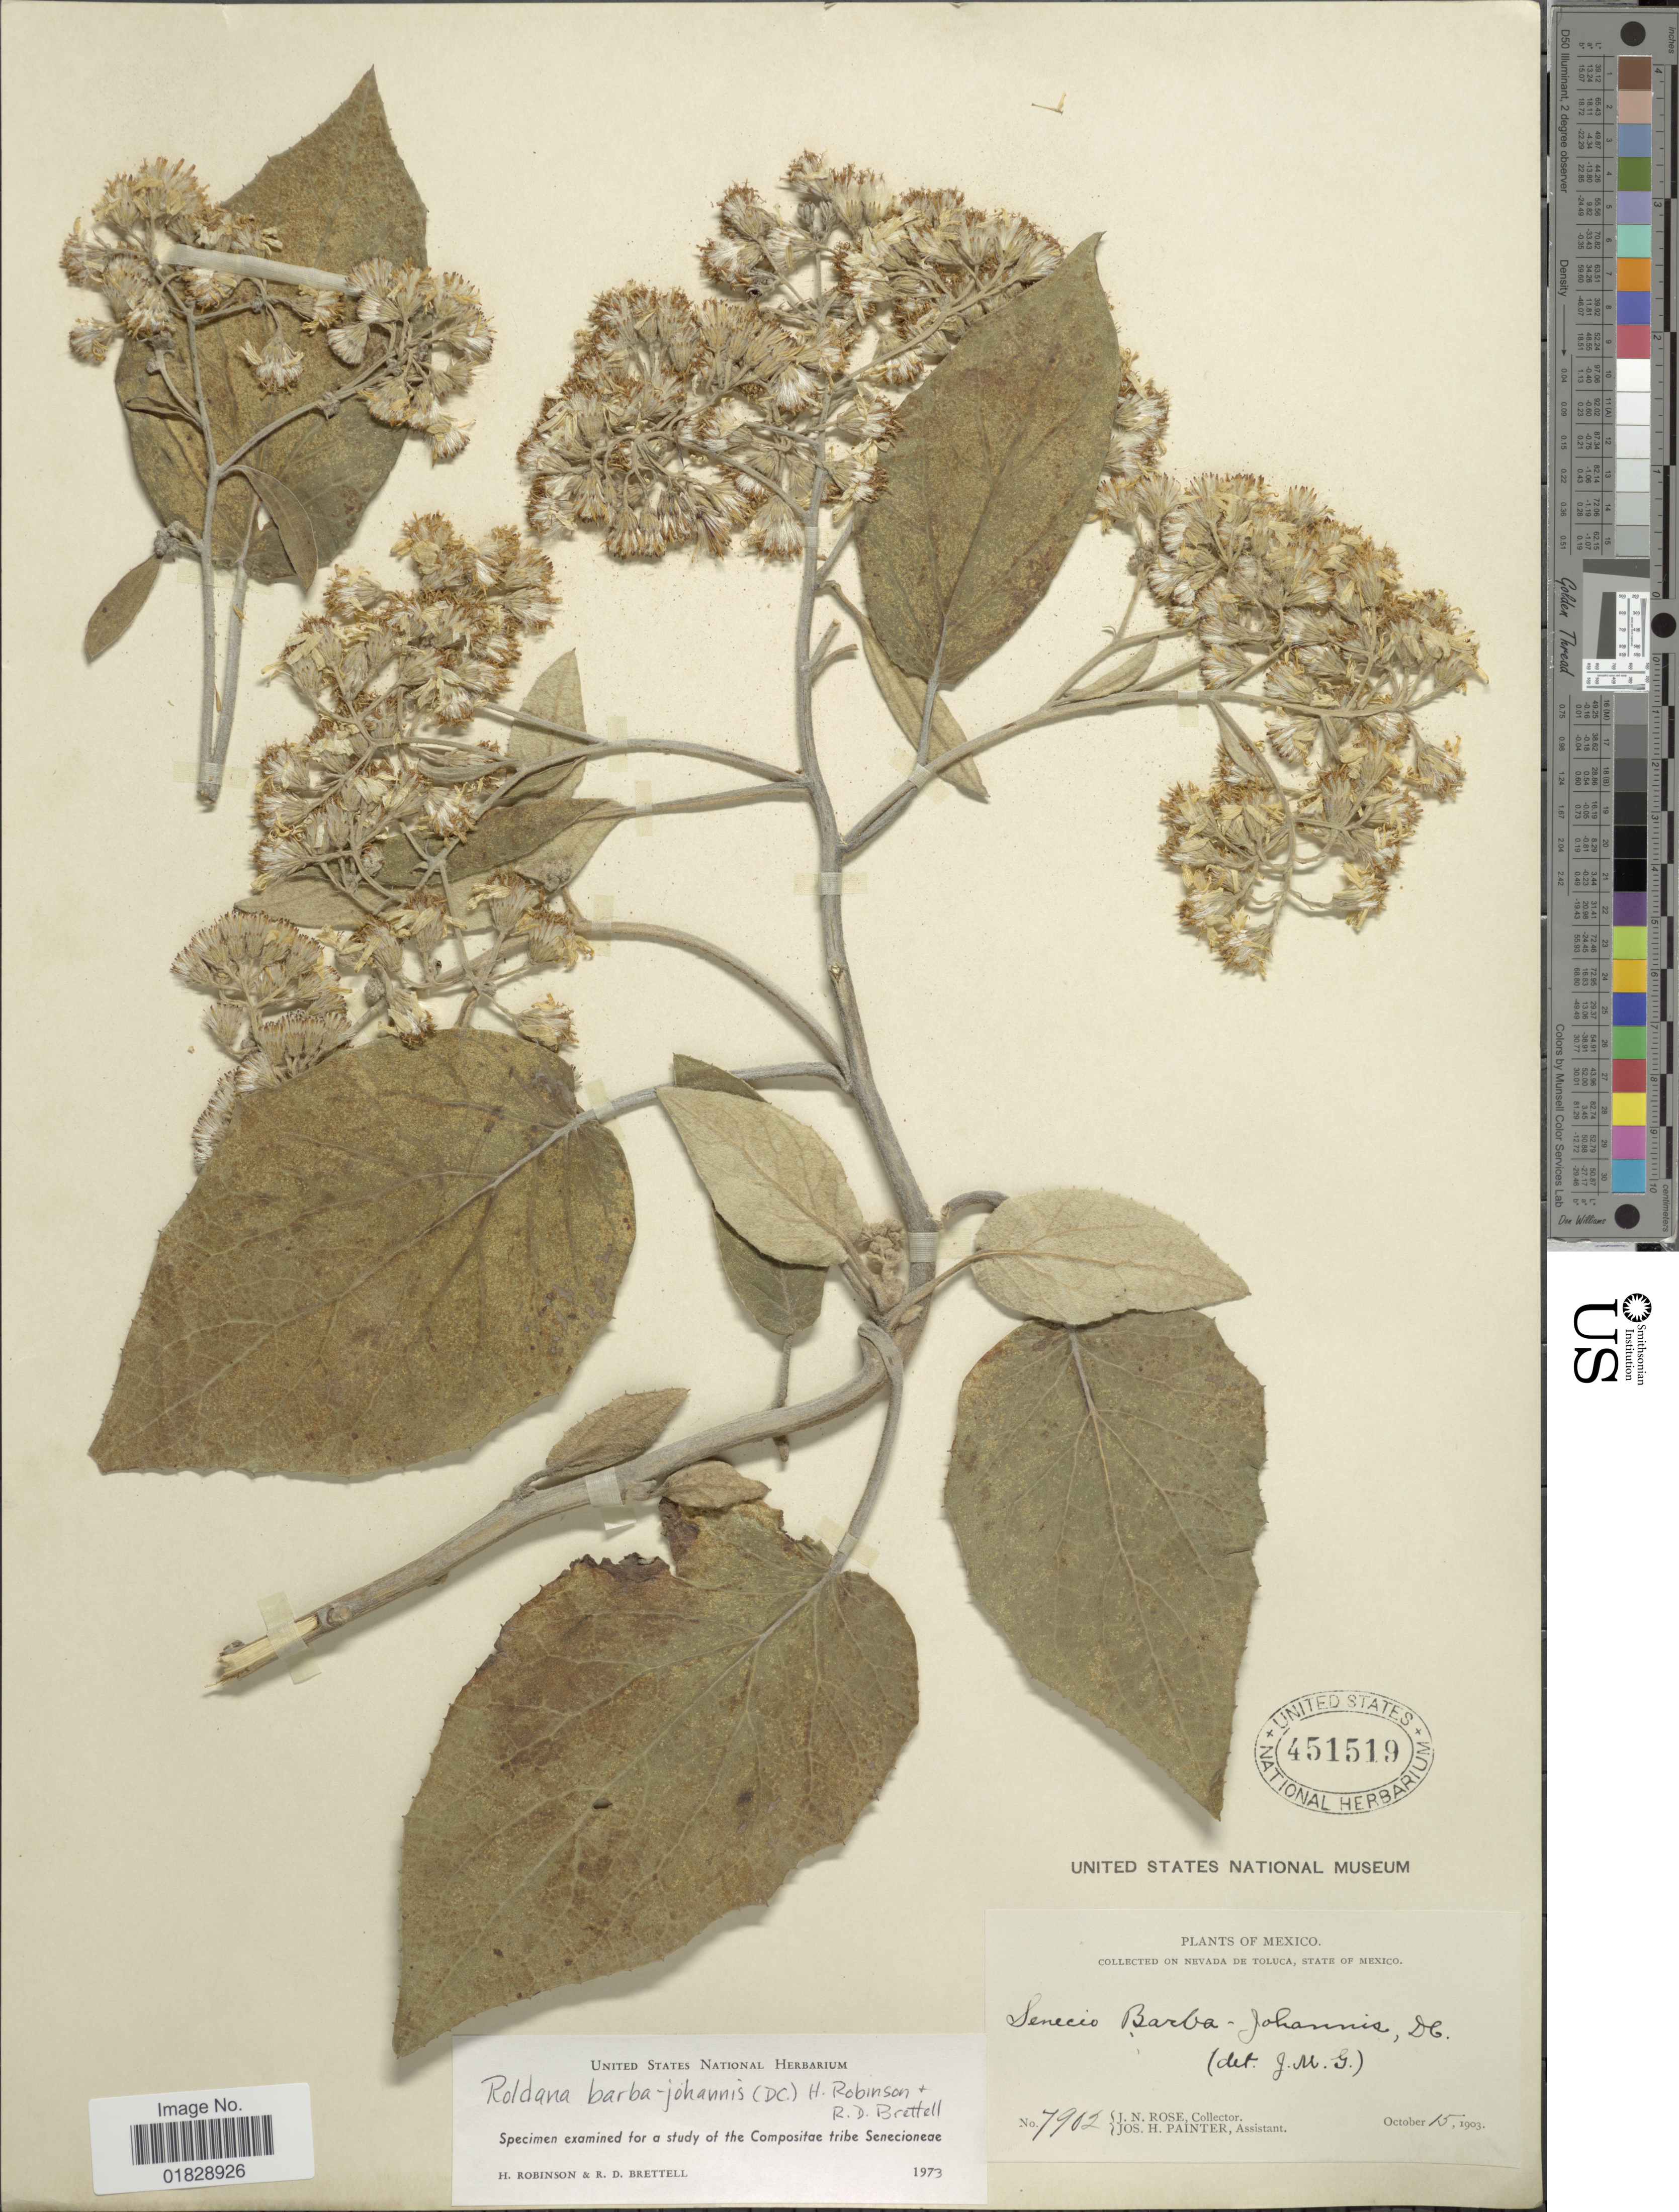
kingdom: Plantae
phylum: Tracheophyta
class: Magnoliopsida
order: Asterales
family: Asteraceae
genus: Roldana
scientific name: Roldana barba-johannis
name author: (DC.) H. Rob. & Brettell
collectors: J. N. Rose & J. H. Painter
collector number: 7902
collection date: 1903-10-15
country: Mexico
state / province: México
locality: On Nevada de Toluca, State of Mexico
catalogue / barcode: US 451519